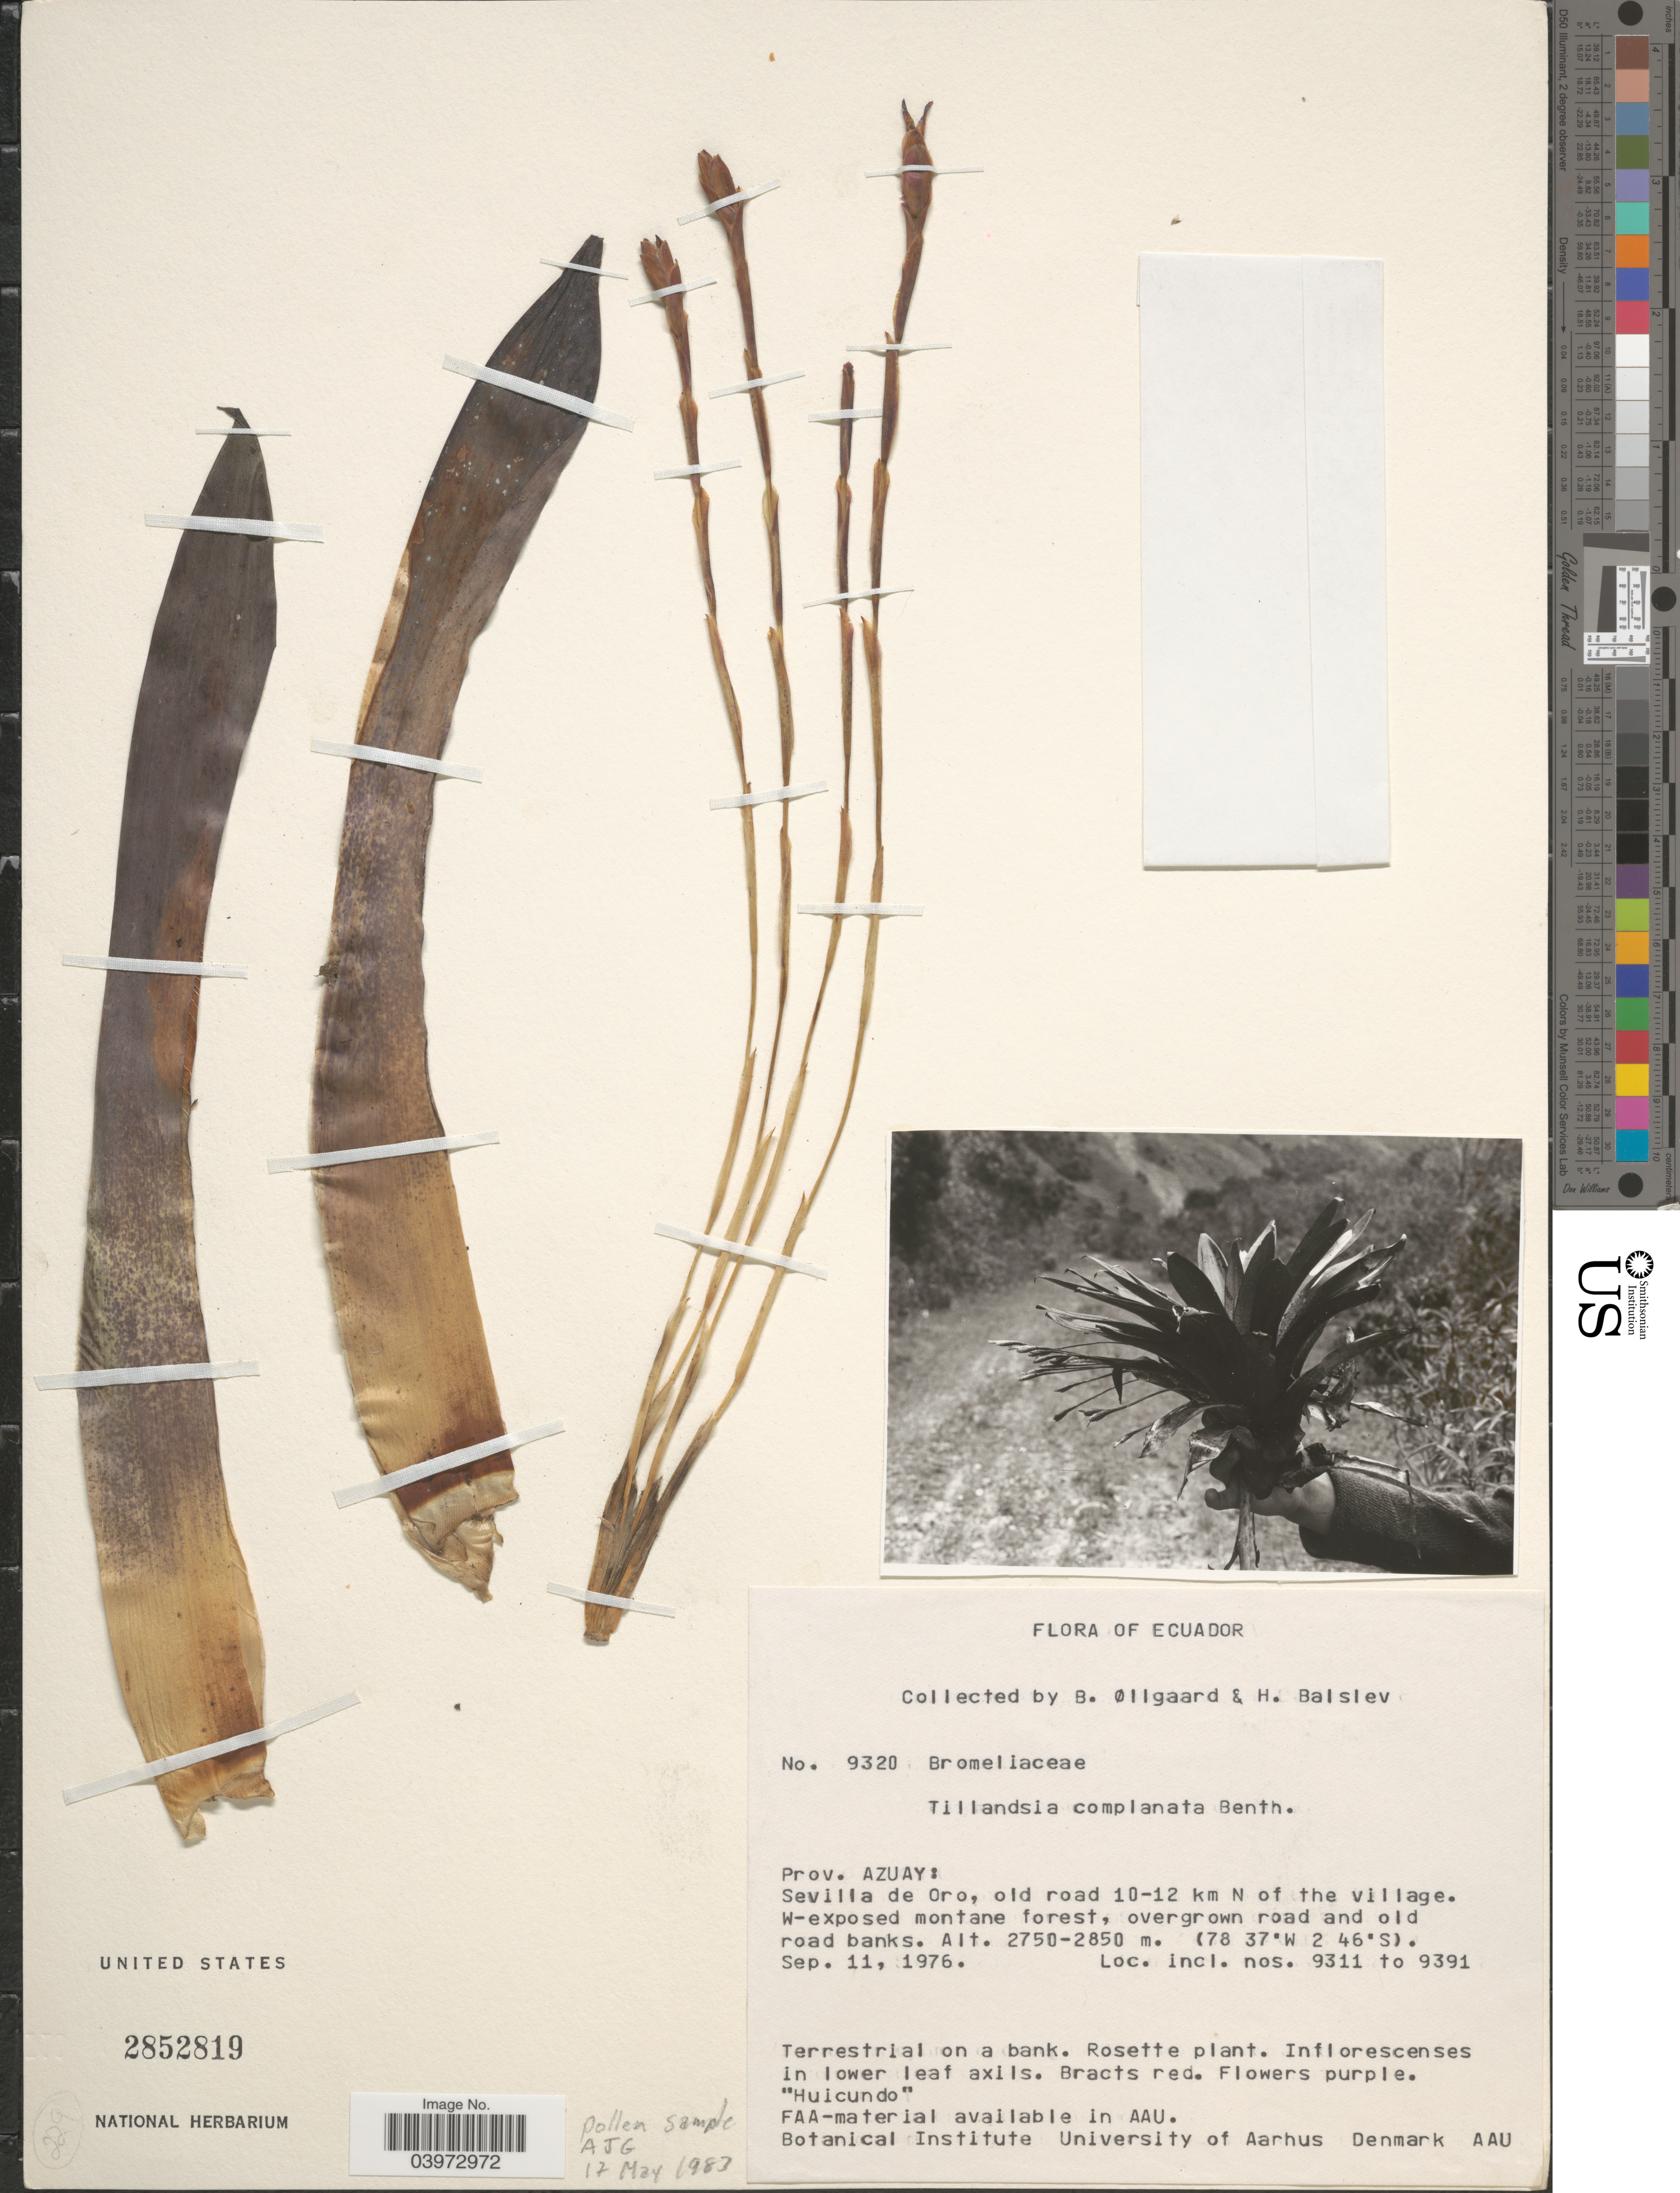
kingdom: Plantae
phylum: Tracheophyta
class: Liliopsida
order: Poales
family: Bromeliaceae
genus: Tillandsia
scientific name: Tillandsia complanata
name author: Benth.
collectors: B. Øllgaard & H. Balsev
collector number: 9320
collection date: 1976-09-11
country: Ecuador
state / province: Azuay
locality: Sevilla de Oro, old road 10-12 km N of the village. W-exposed montane forest, overgrown road and old road banks.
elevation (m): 2750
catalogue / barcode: US 2852819